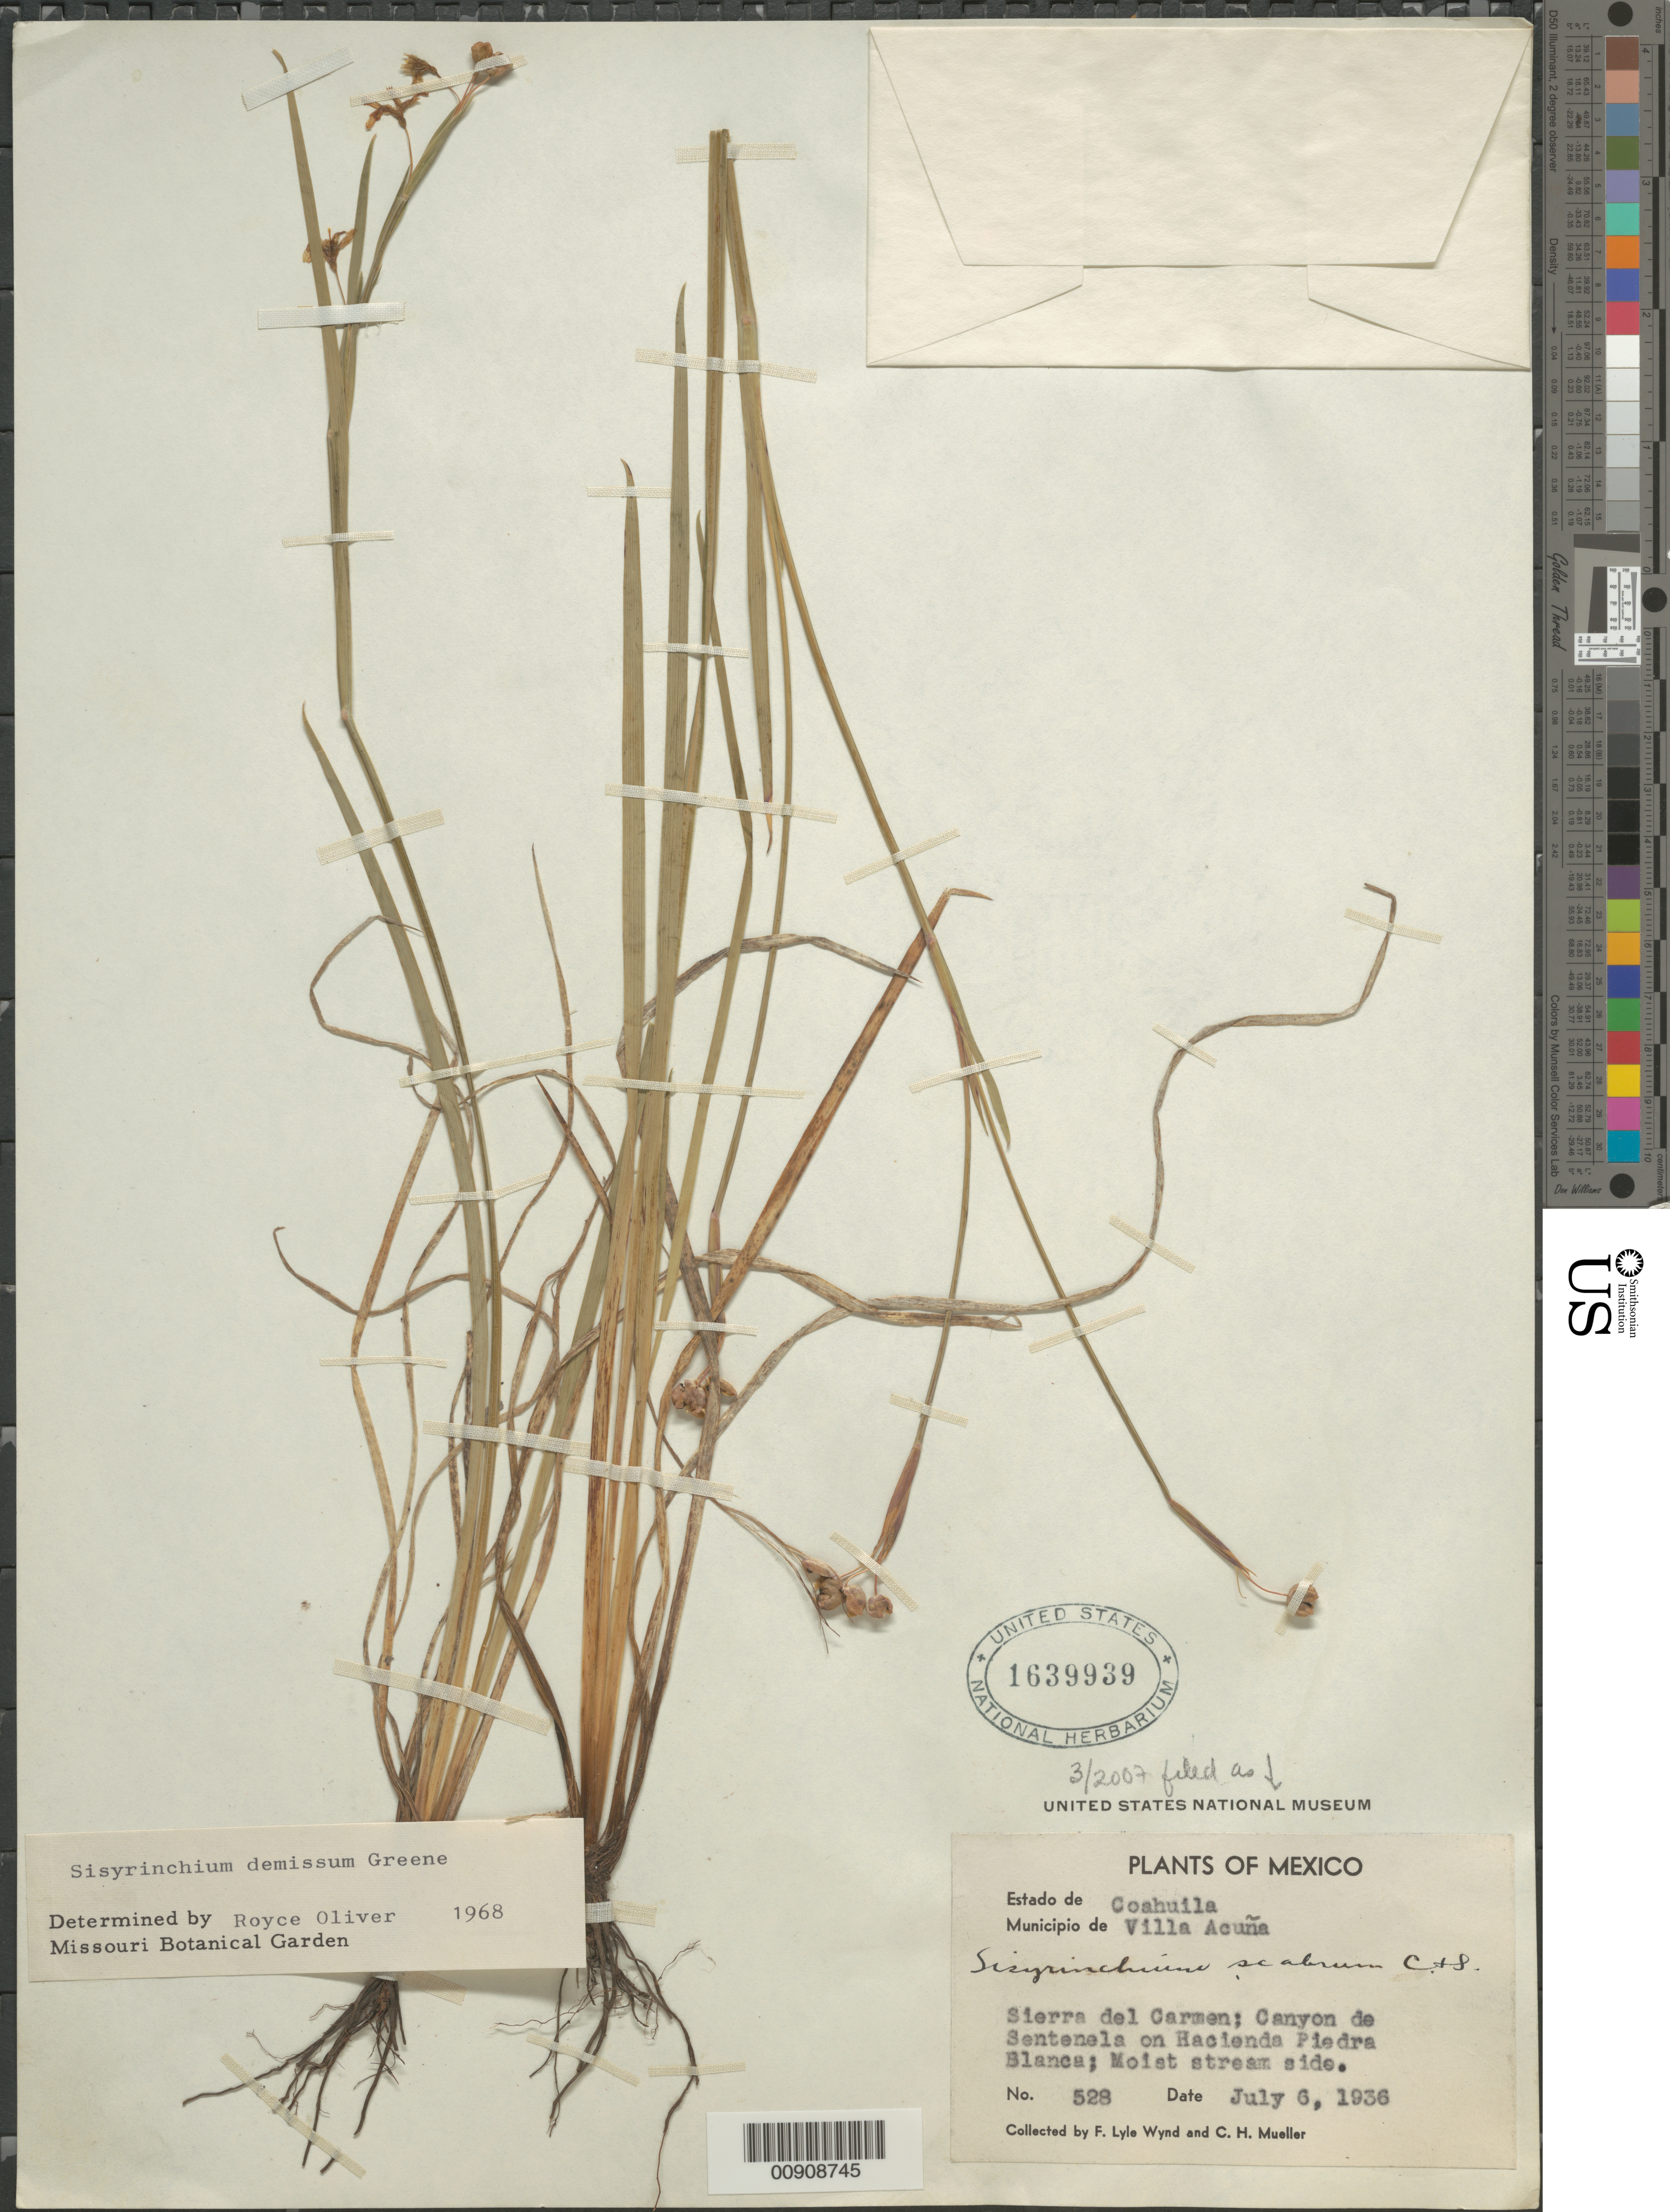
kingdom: Plantae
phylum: Tracheophyta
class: Liliopsida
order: Asparagales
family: Iridaceae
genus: Sisyrinchium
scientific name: Sisyrinchium scabrum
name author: Schltdl. & Cham.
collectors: F. L. Wynd & C. H. Mueller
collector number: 528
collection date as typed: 06 Jul 1936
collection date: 1936-07-06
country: Mexico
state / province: Coahuila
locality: Estado de Coahuila. Municipio de Villa Acuña. Sierra del Carmen; Canyon de Sentenela on Hacienda Piedra Blanca.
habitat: Moist stream side.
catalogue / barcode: US 1639939